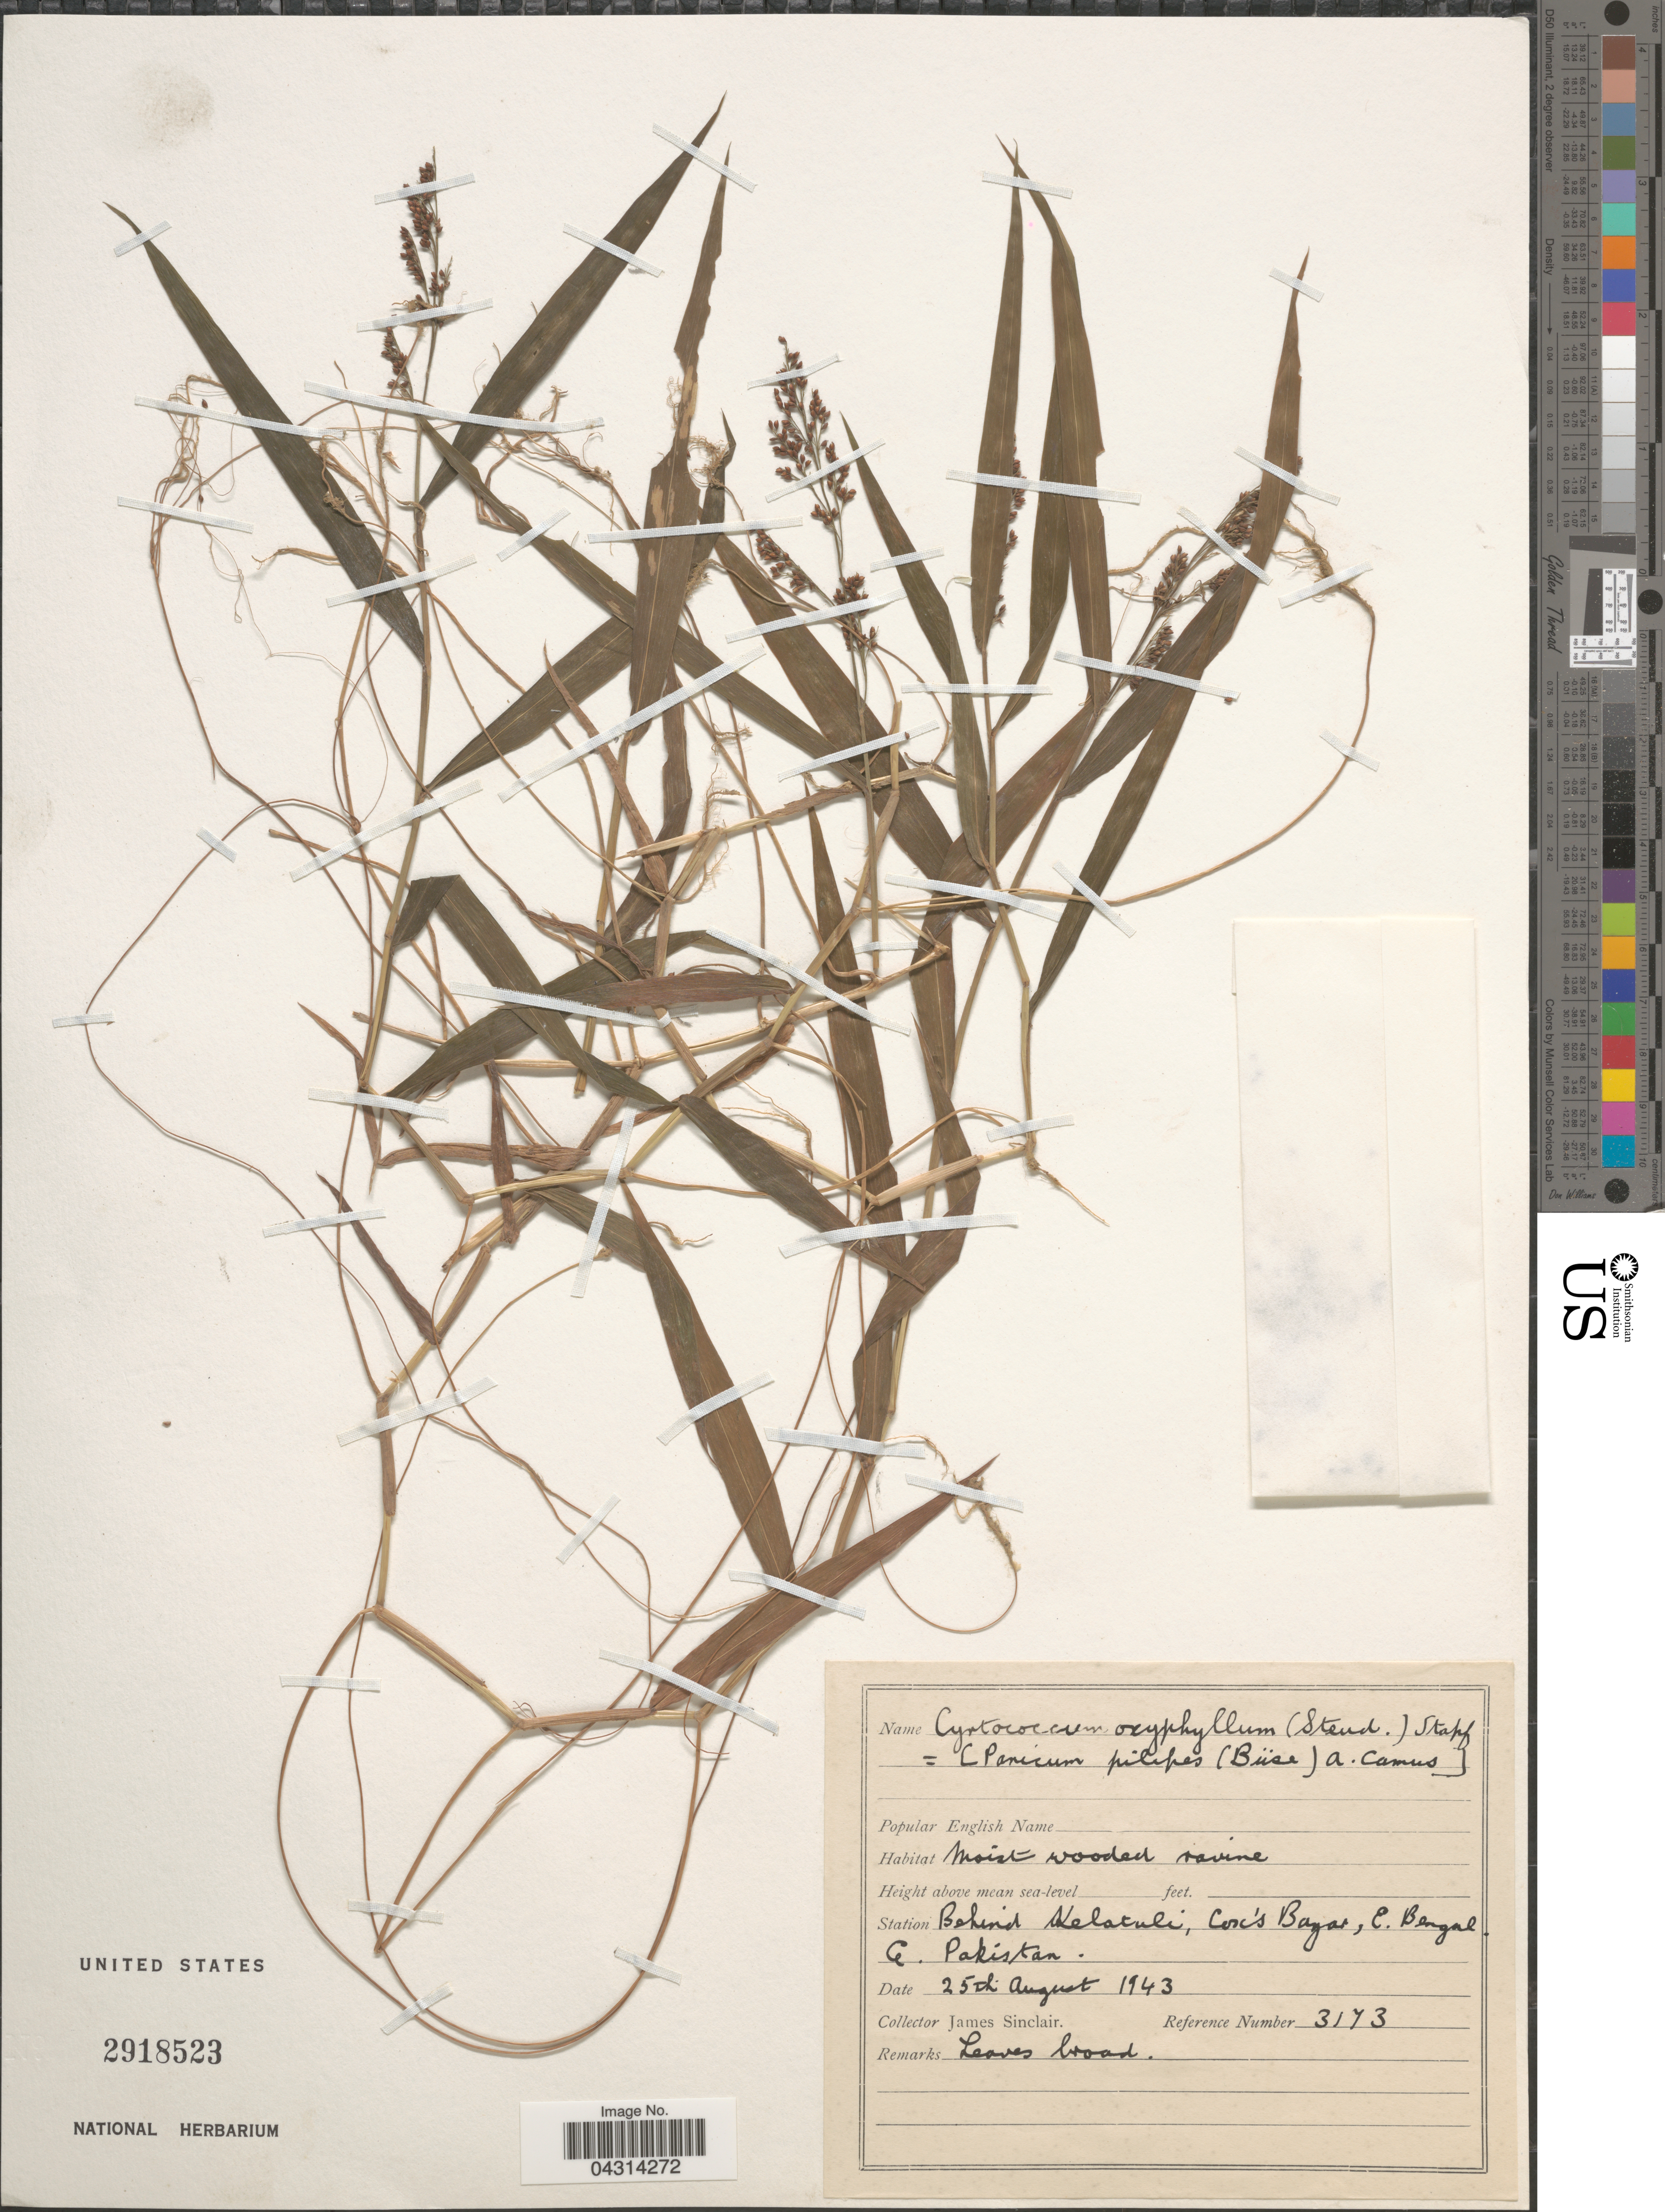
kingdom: Plantae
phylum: Tracheophyta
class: Liliopsida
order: Poales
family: Poaceae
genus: Cyrtococcum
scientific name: Cyrtococcum oxyphyllum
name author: (Steud.) Stapf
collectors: J. Sinclair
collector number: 3173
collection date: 1943-08-25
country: Bangladesh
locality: Station Behind Kelatuli, Cox's Bazar, E. Bengal. E. Pakistan.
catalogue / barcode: US 2918523